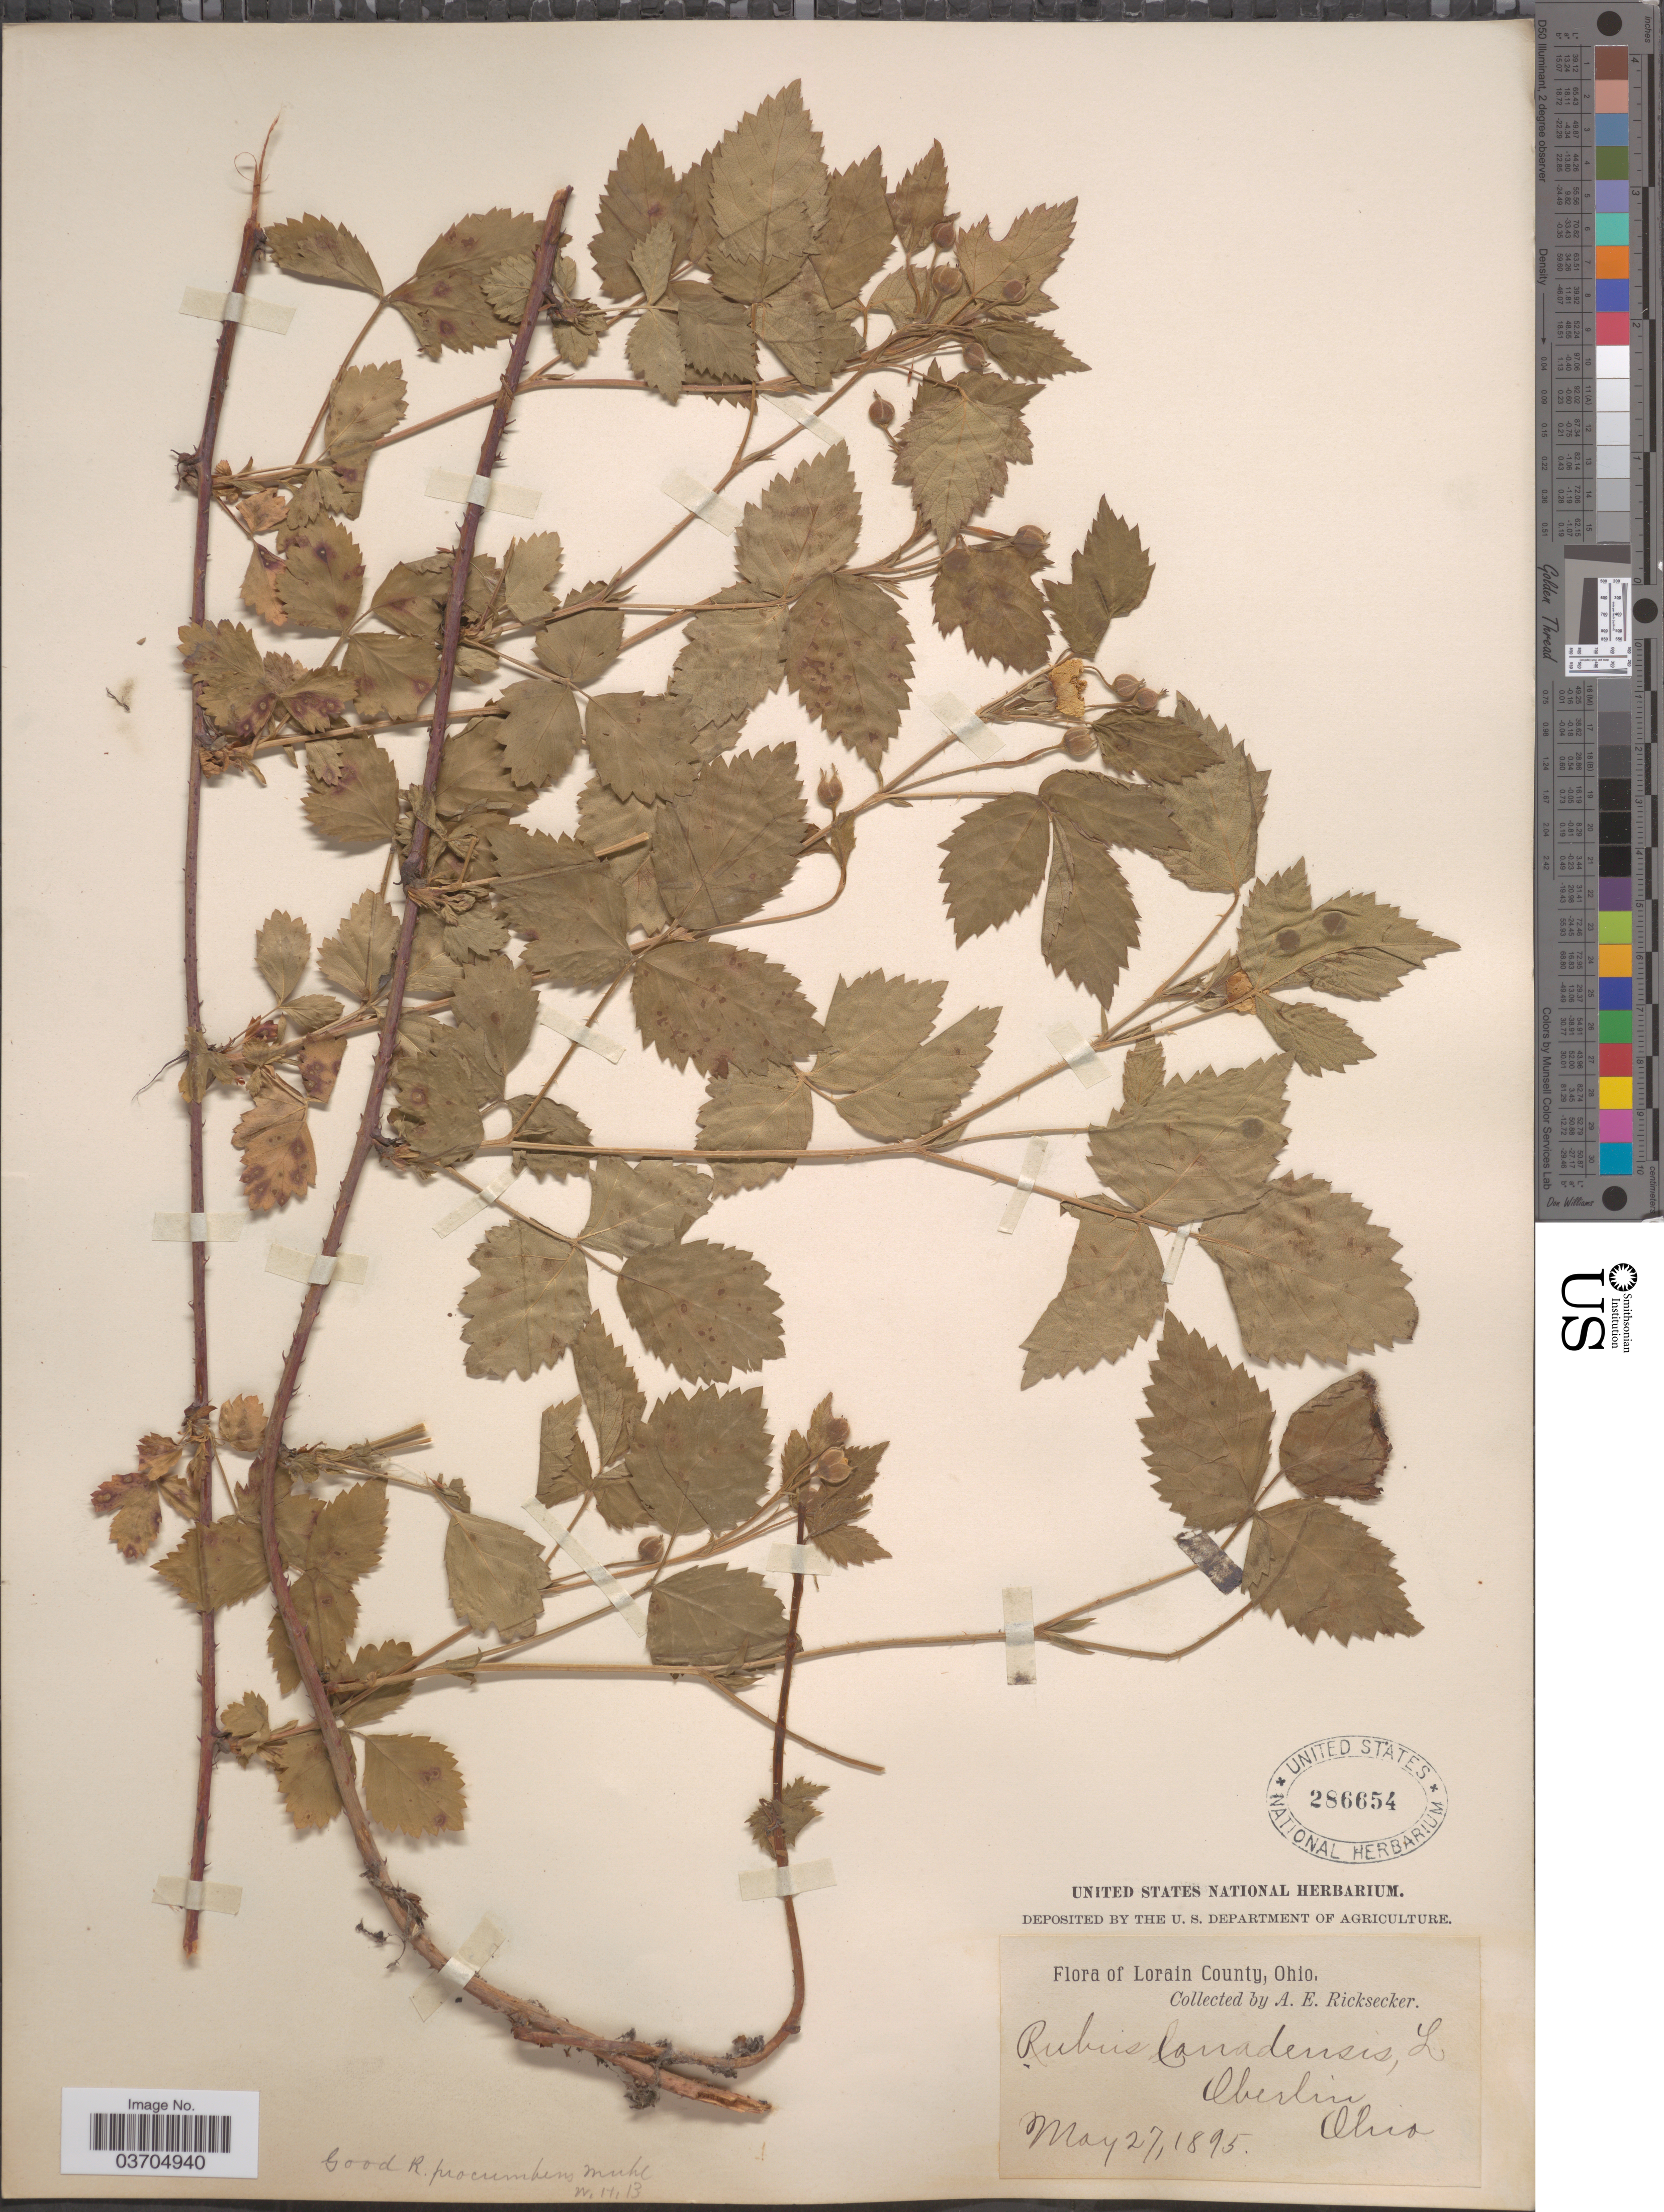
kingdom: Plantae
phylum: Tracheophyta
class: Magnoliopsida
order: Rosales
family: Rosaceae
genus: Rubus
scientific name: Rubus procumbens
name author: Muhl.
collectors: A. E. Ricksecker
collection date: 1895-05-27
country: United States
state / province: Ohio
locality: Lorain County. Olberlin.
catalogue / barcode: US 286654